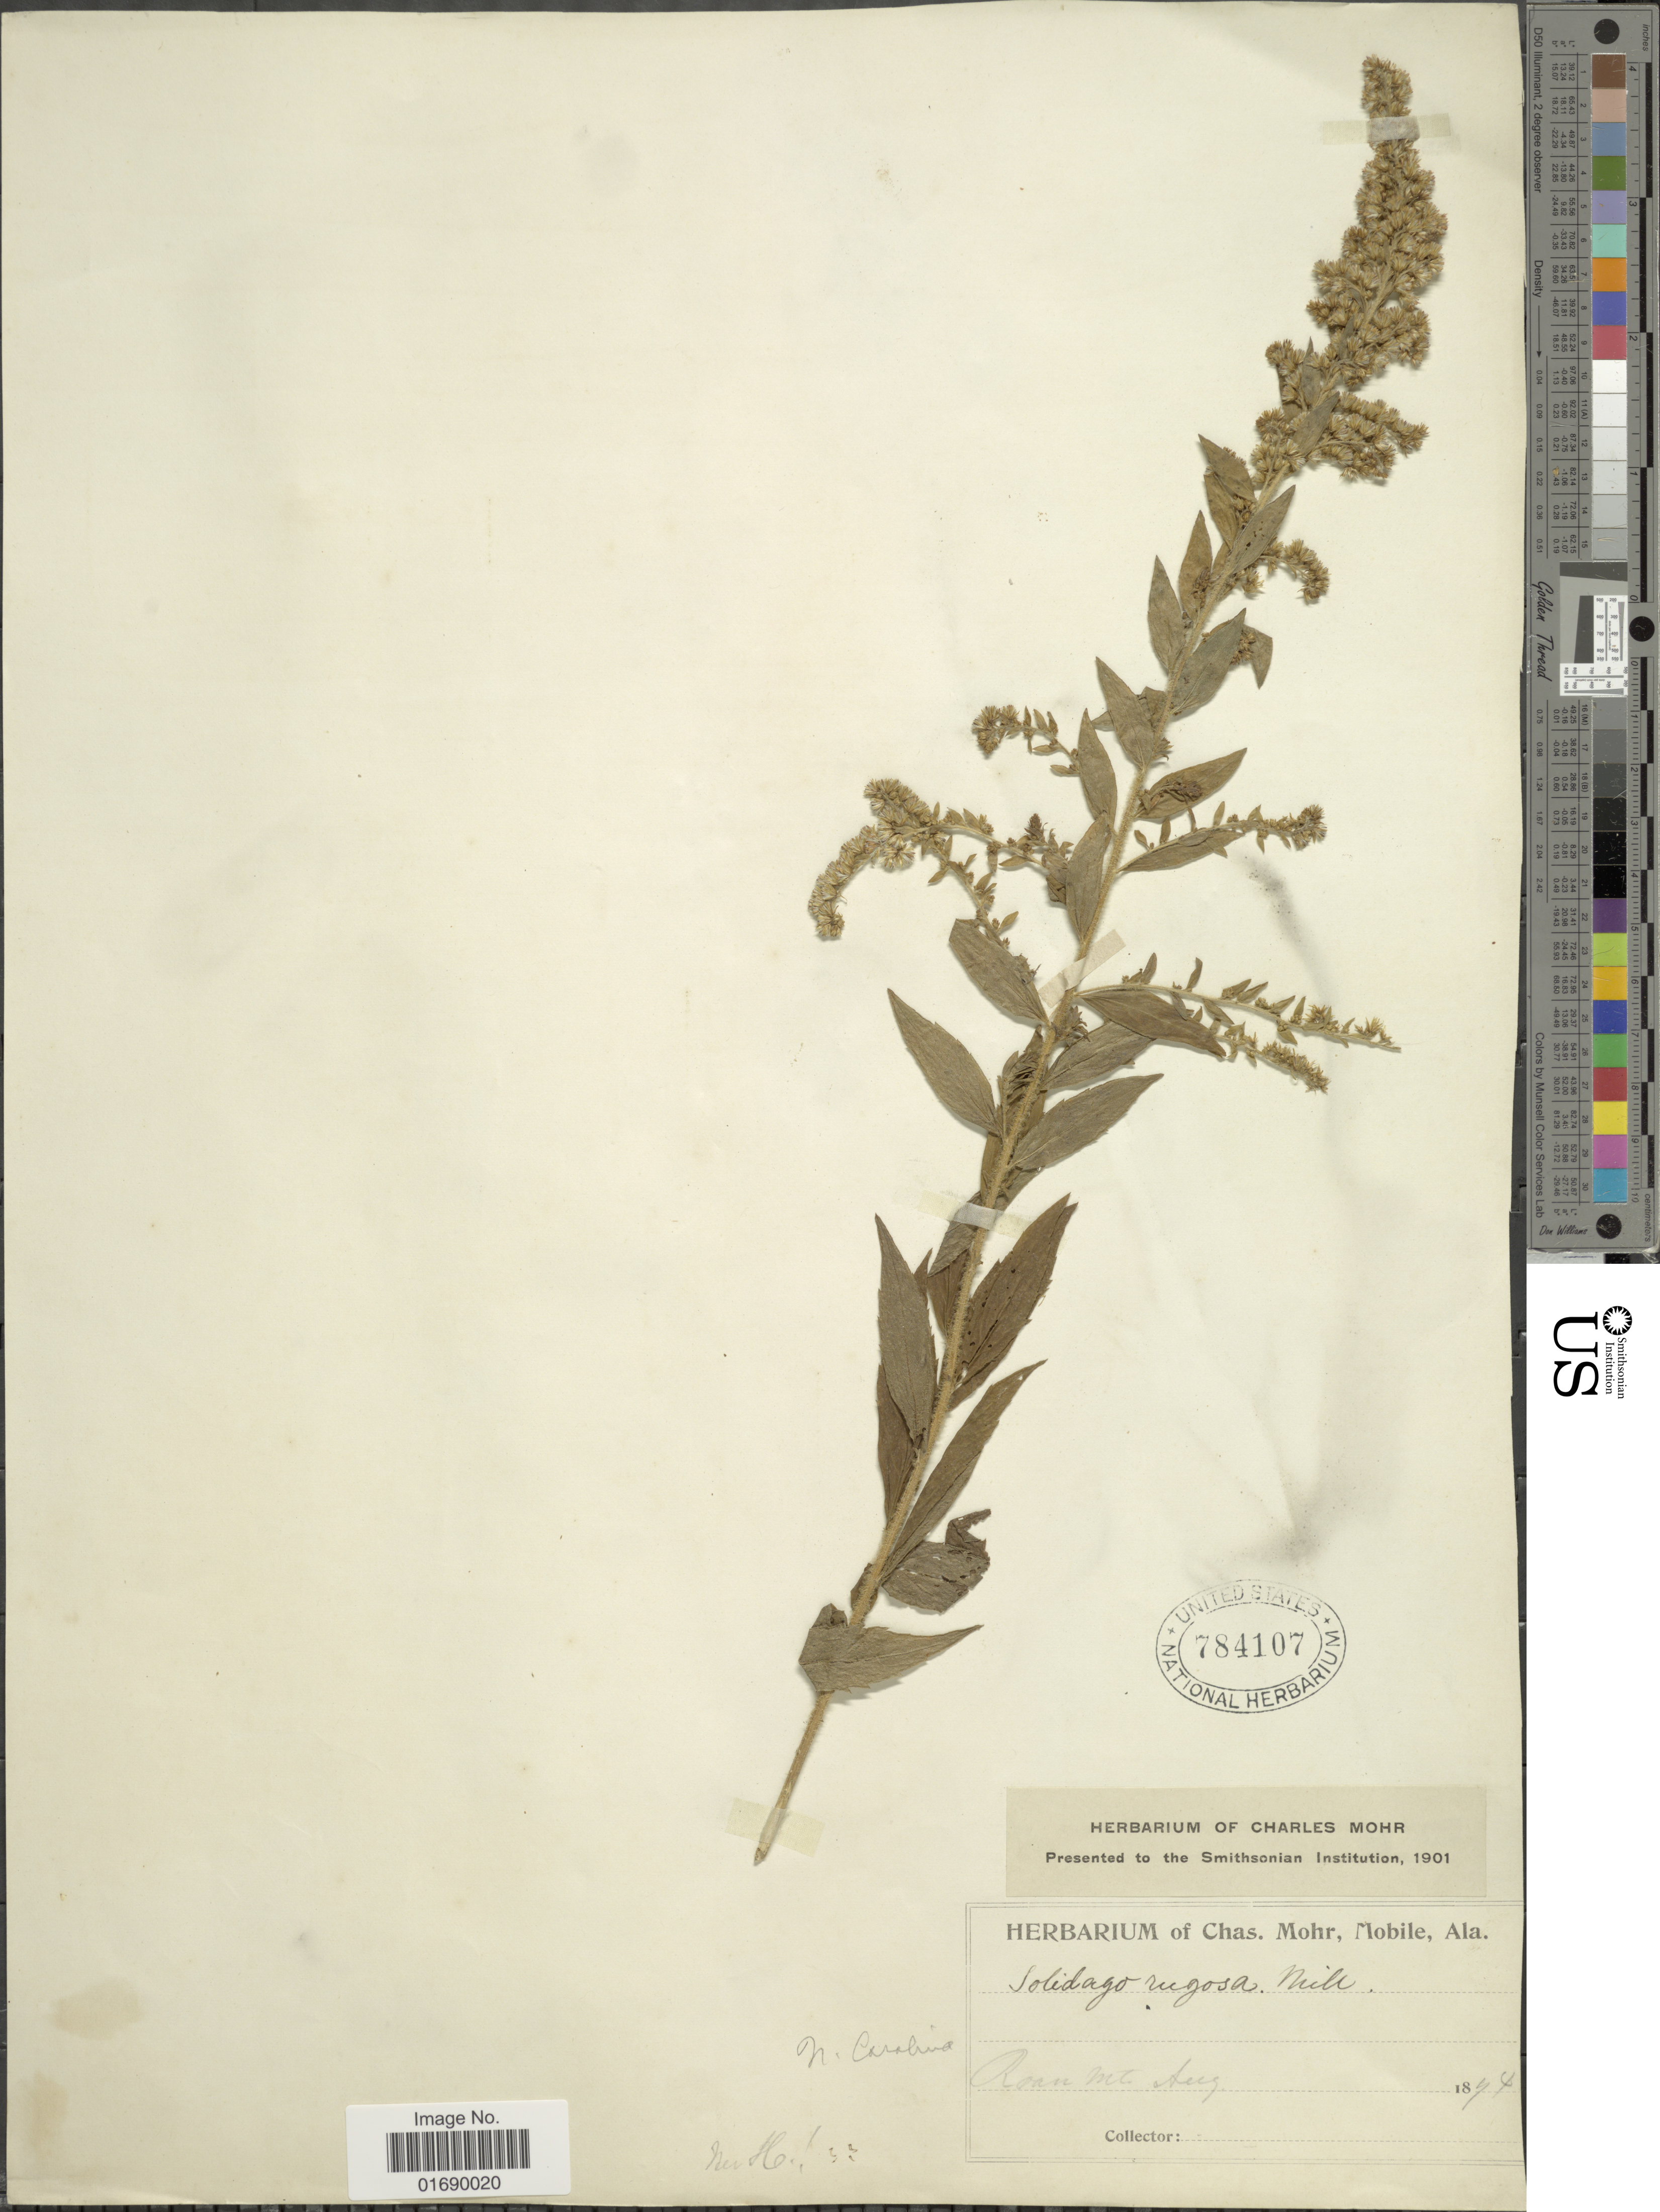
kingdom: Plantae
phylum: Tracheophyta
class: Magnoliopsida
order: Asterales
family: Asteraceae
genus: Solidago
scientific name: Solidago rugosa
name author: Mill.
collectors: ex herb. Charles Mohr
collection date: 1874-08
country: United States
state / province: North Carolina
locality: Roan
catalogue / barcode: US 784107